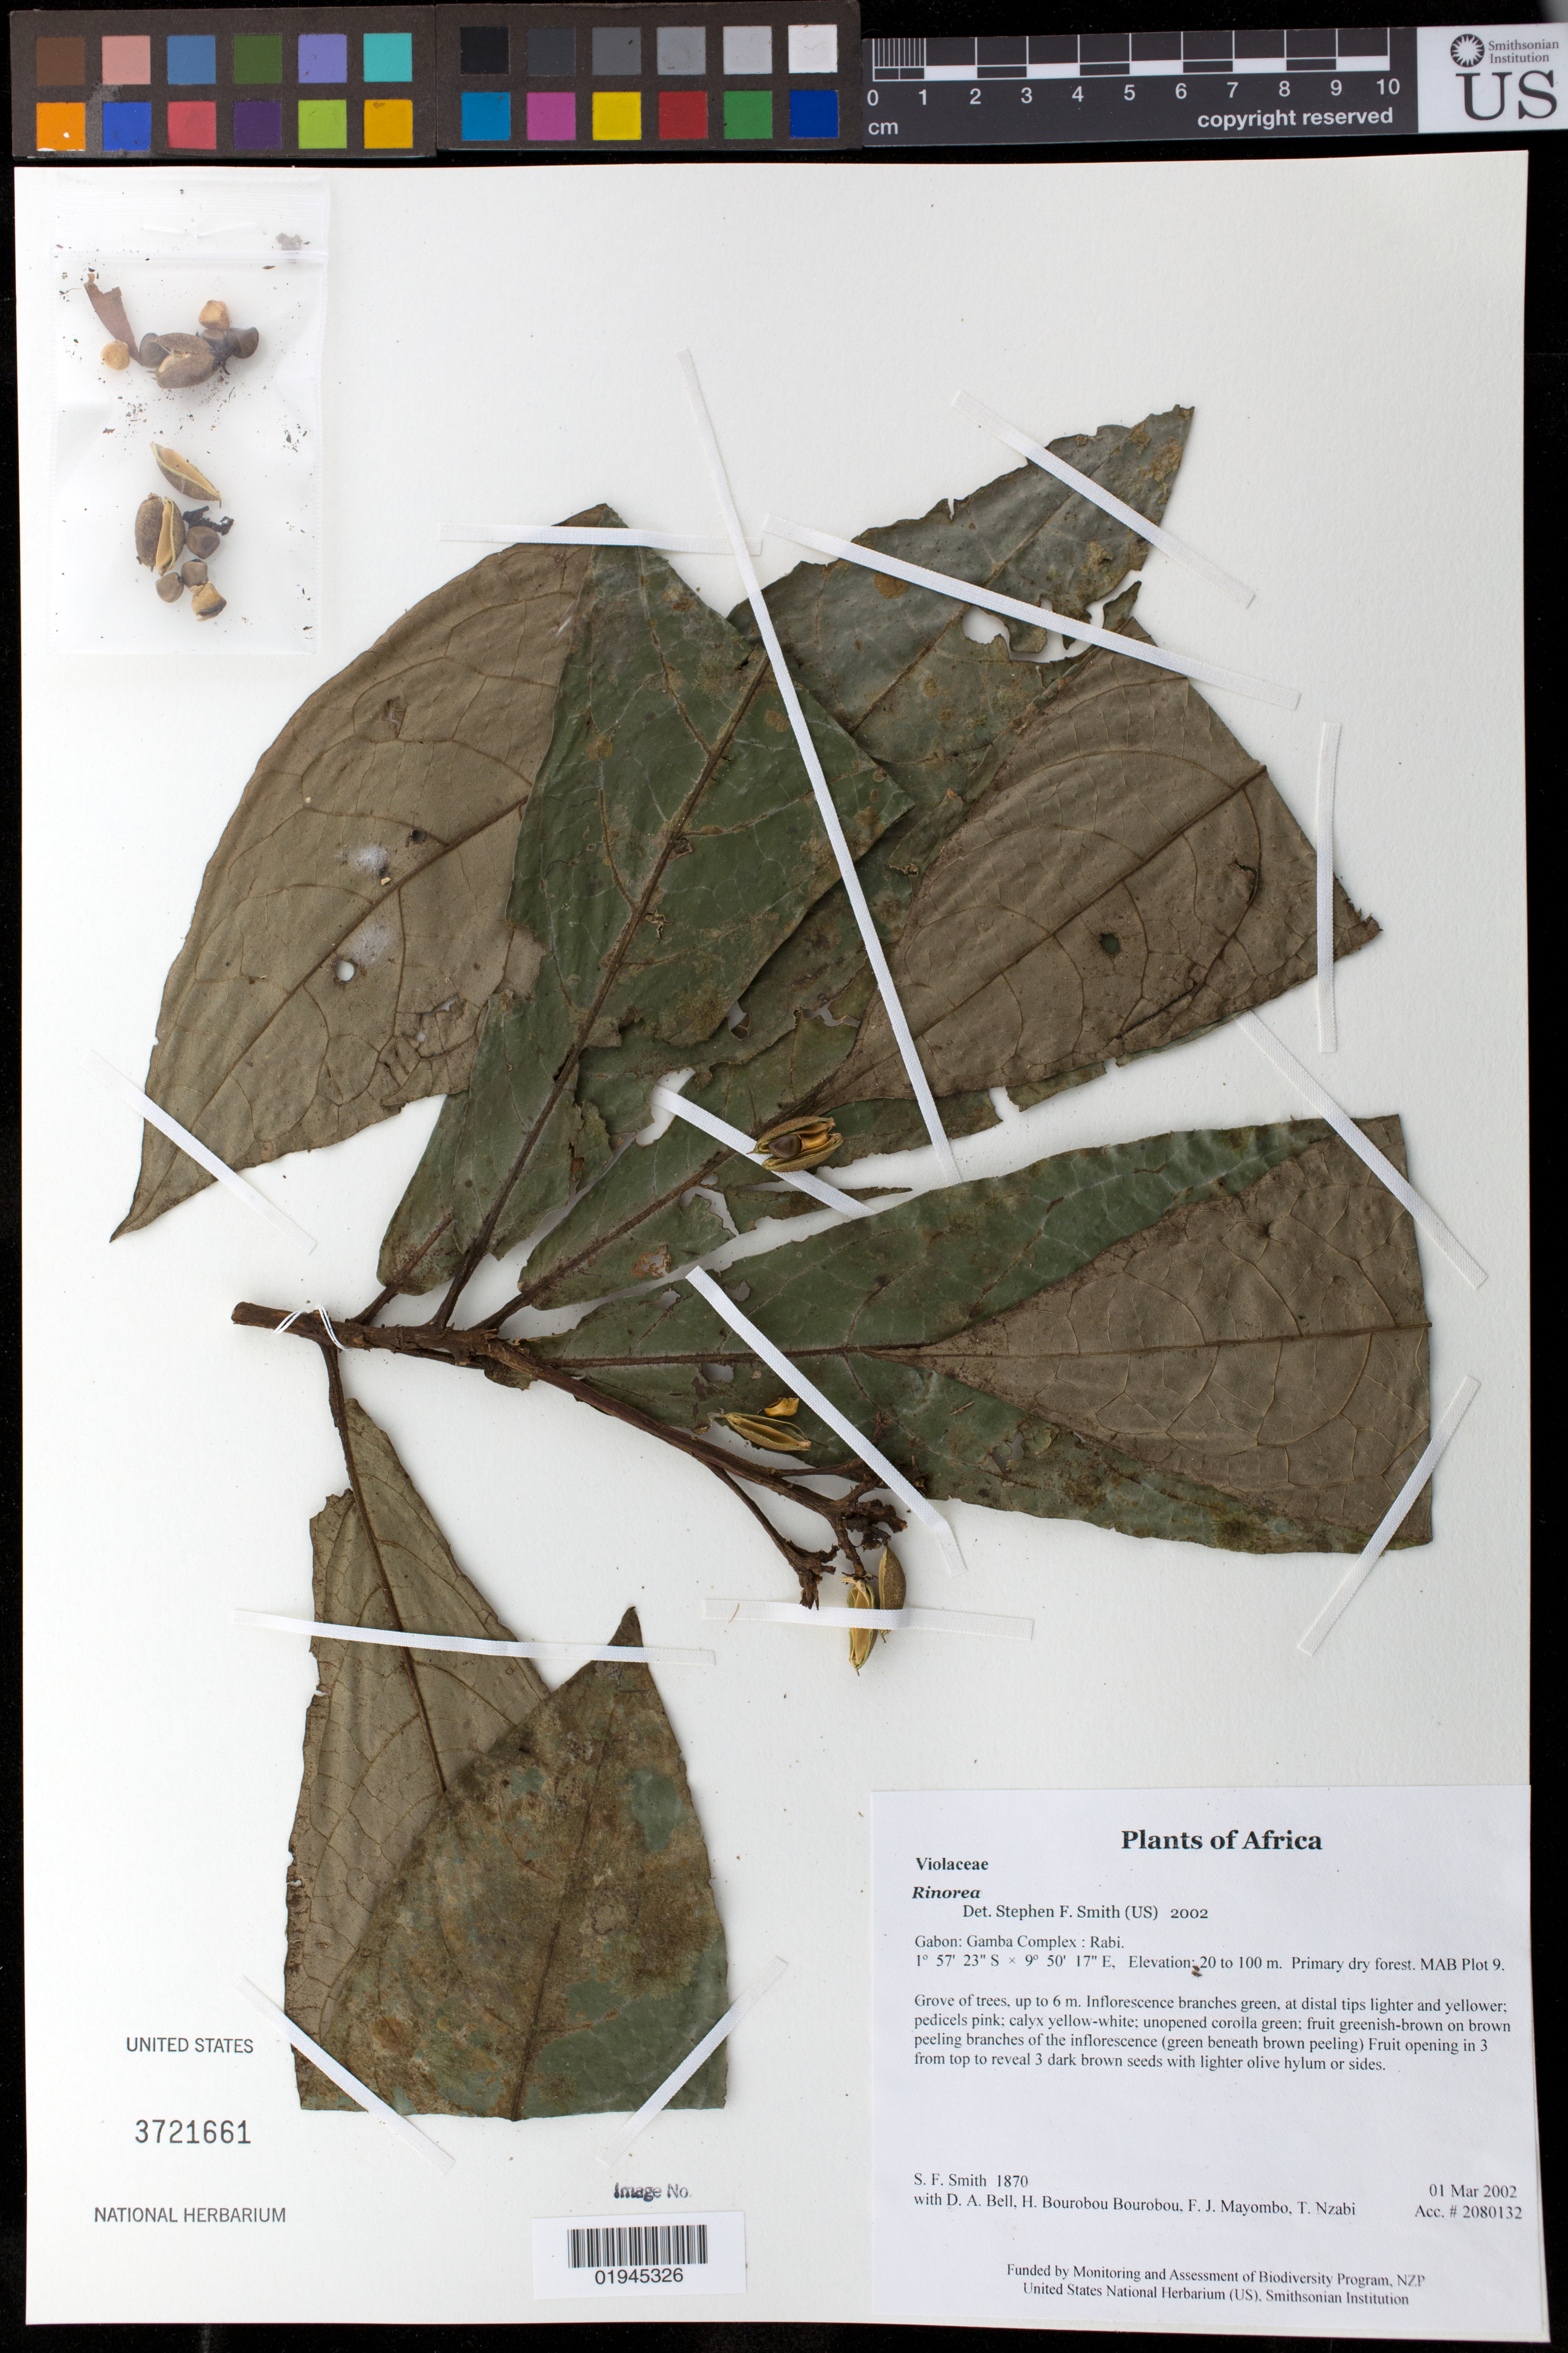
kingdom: Plantae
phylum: Tracheophyta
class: Magnoliopsida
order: Malpighiales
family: Violaceae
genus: Rinorea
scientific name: Rinorea sp.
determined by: Smith, Stephen F., (US), NMNH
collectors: S.F. Smith, D. A. Bell, H. Bourobou Bourobou & F. J. Mayombo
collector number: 1870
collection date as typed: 01 Mar 2002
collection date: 2002-03-01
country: Gabon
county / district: Gamba Complex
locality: Rabi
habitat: Primary dry forest. MAB Plot 9.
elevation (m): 20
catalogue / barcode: US 3721661